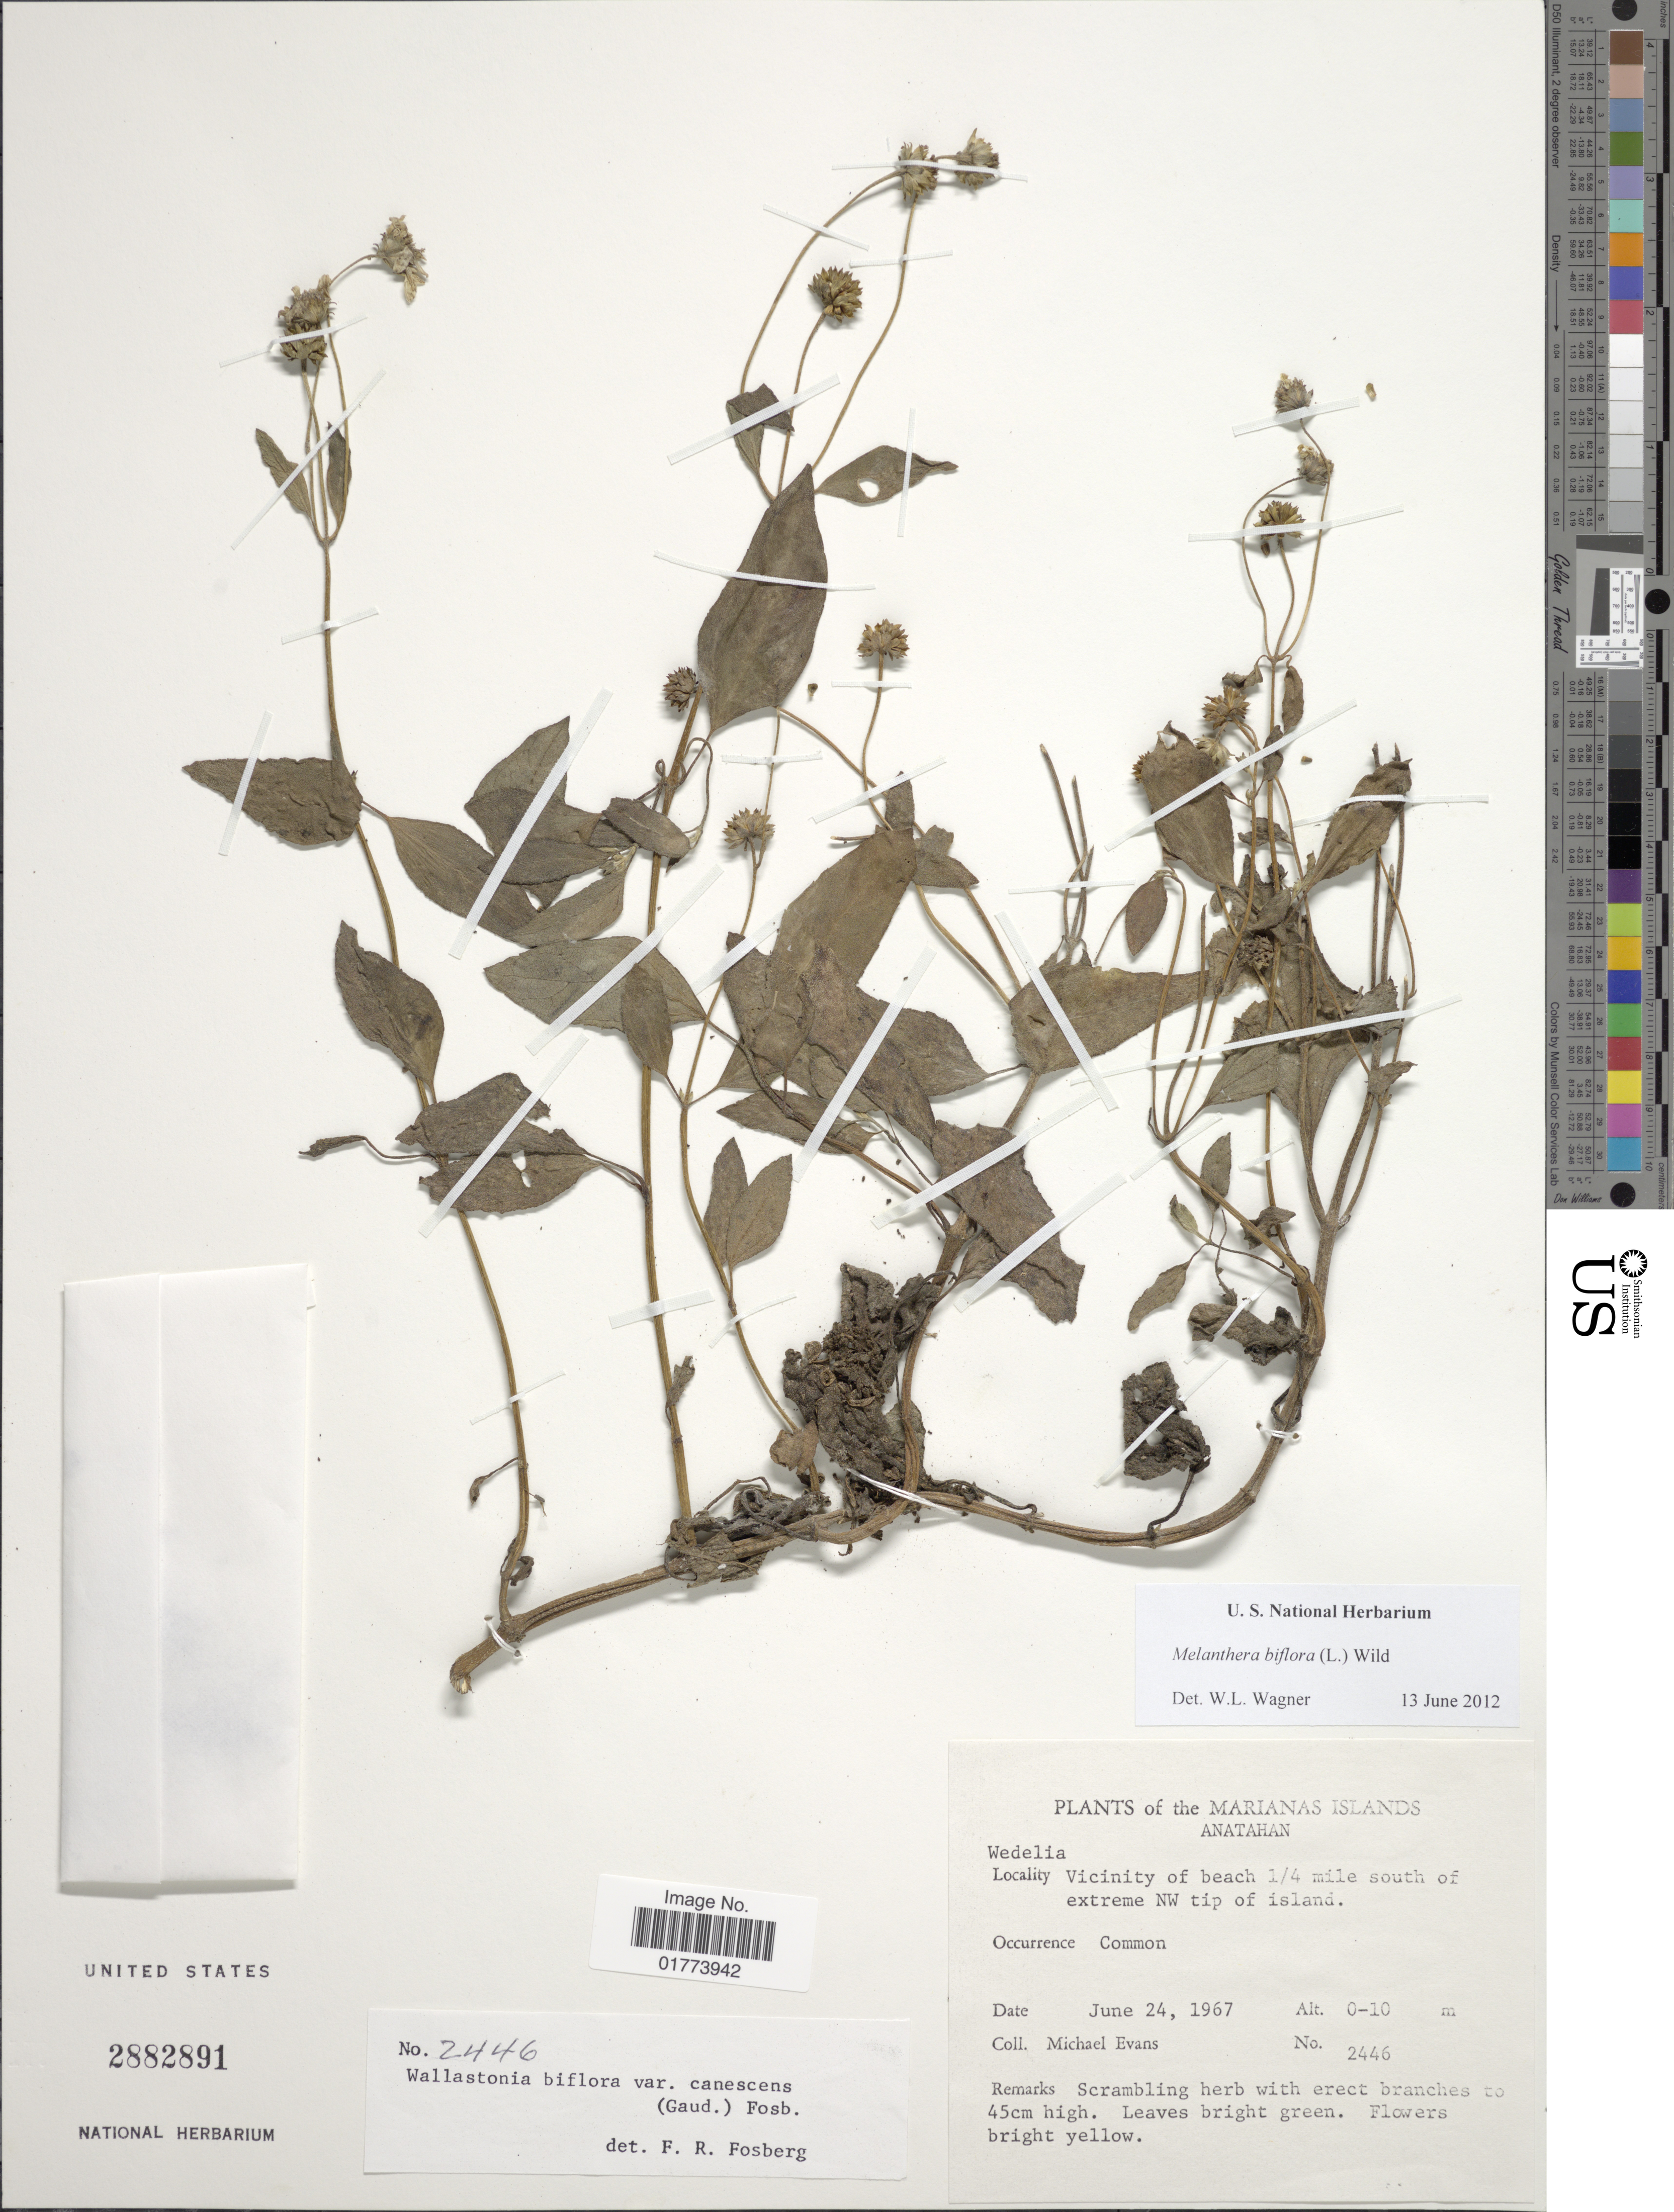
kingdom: Plantae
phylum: Tracheophyta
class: Magnoliopsida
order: Asterales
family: Asteraceae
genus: Wollastonia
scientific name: Wollastonia uniflora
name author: (Willd.) Orchard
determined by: Wagner, W. L., (BOT), Smithsonian Institution - National Museum of Natural History (UNITED STATES)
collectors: M. Evans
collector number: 2446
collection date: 1967-06-24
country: Northern Mariana Islands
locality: Anatahan, Vicinity of beach 1/4 mile south of extreme NW tip of Island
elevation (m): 0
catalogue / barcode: US 2882891